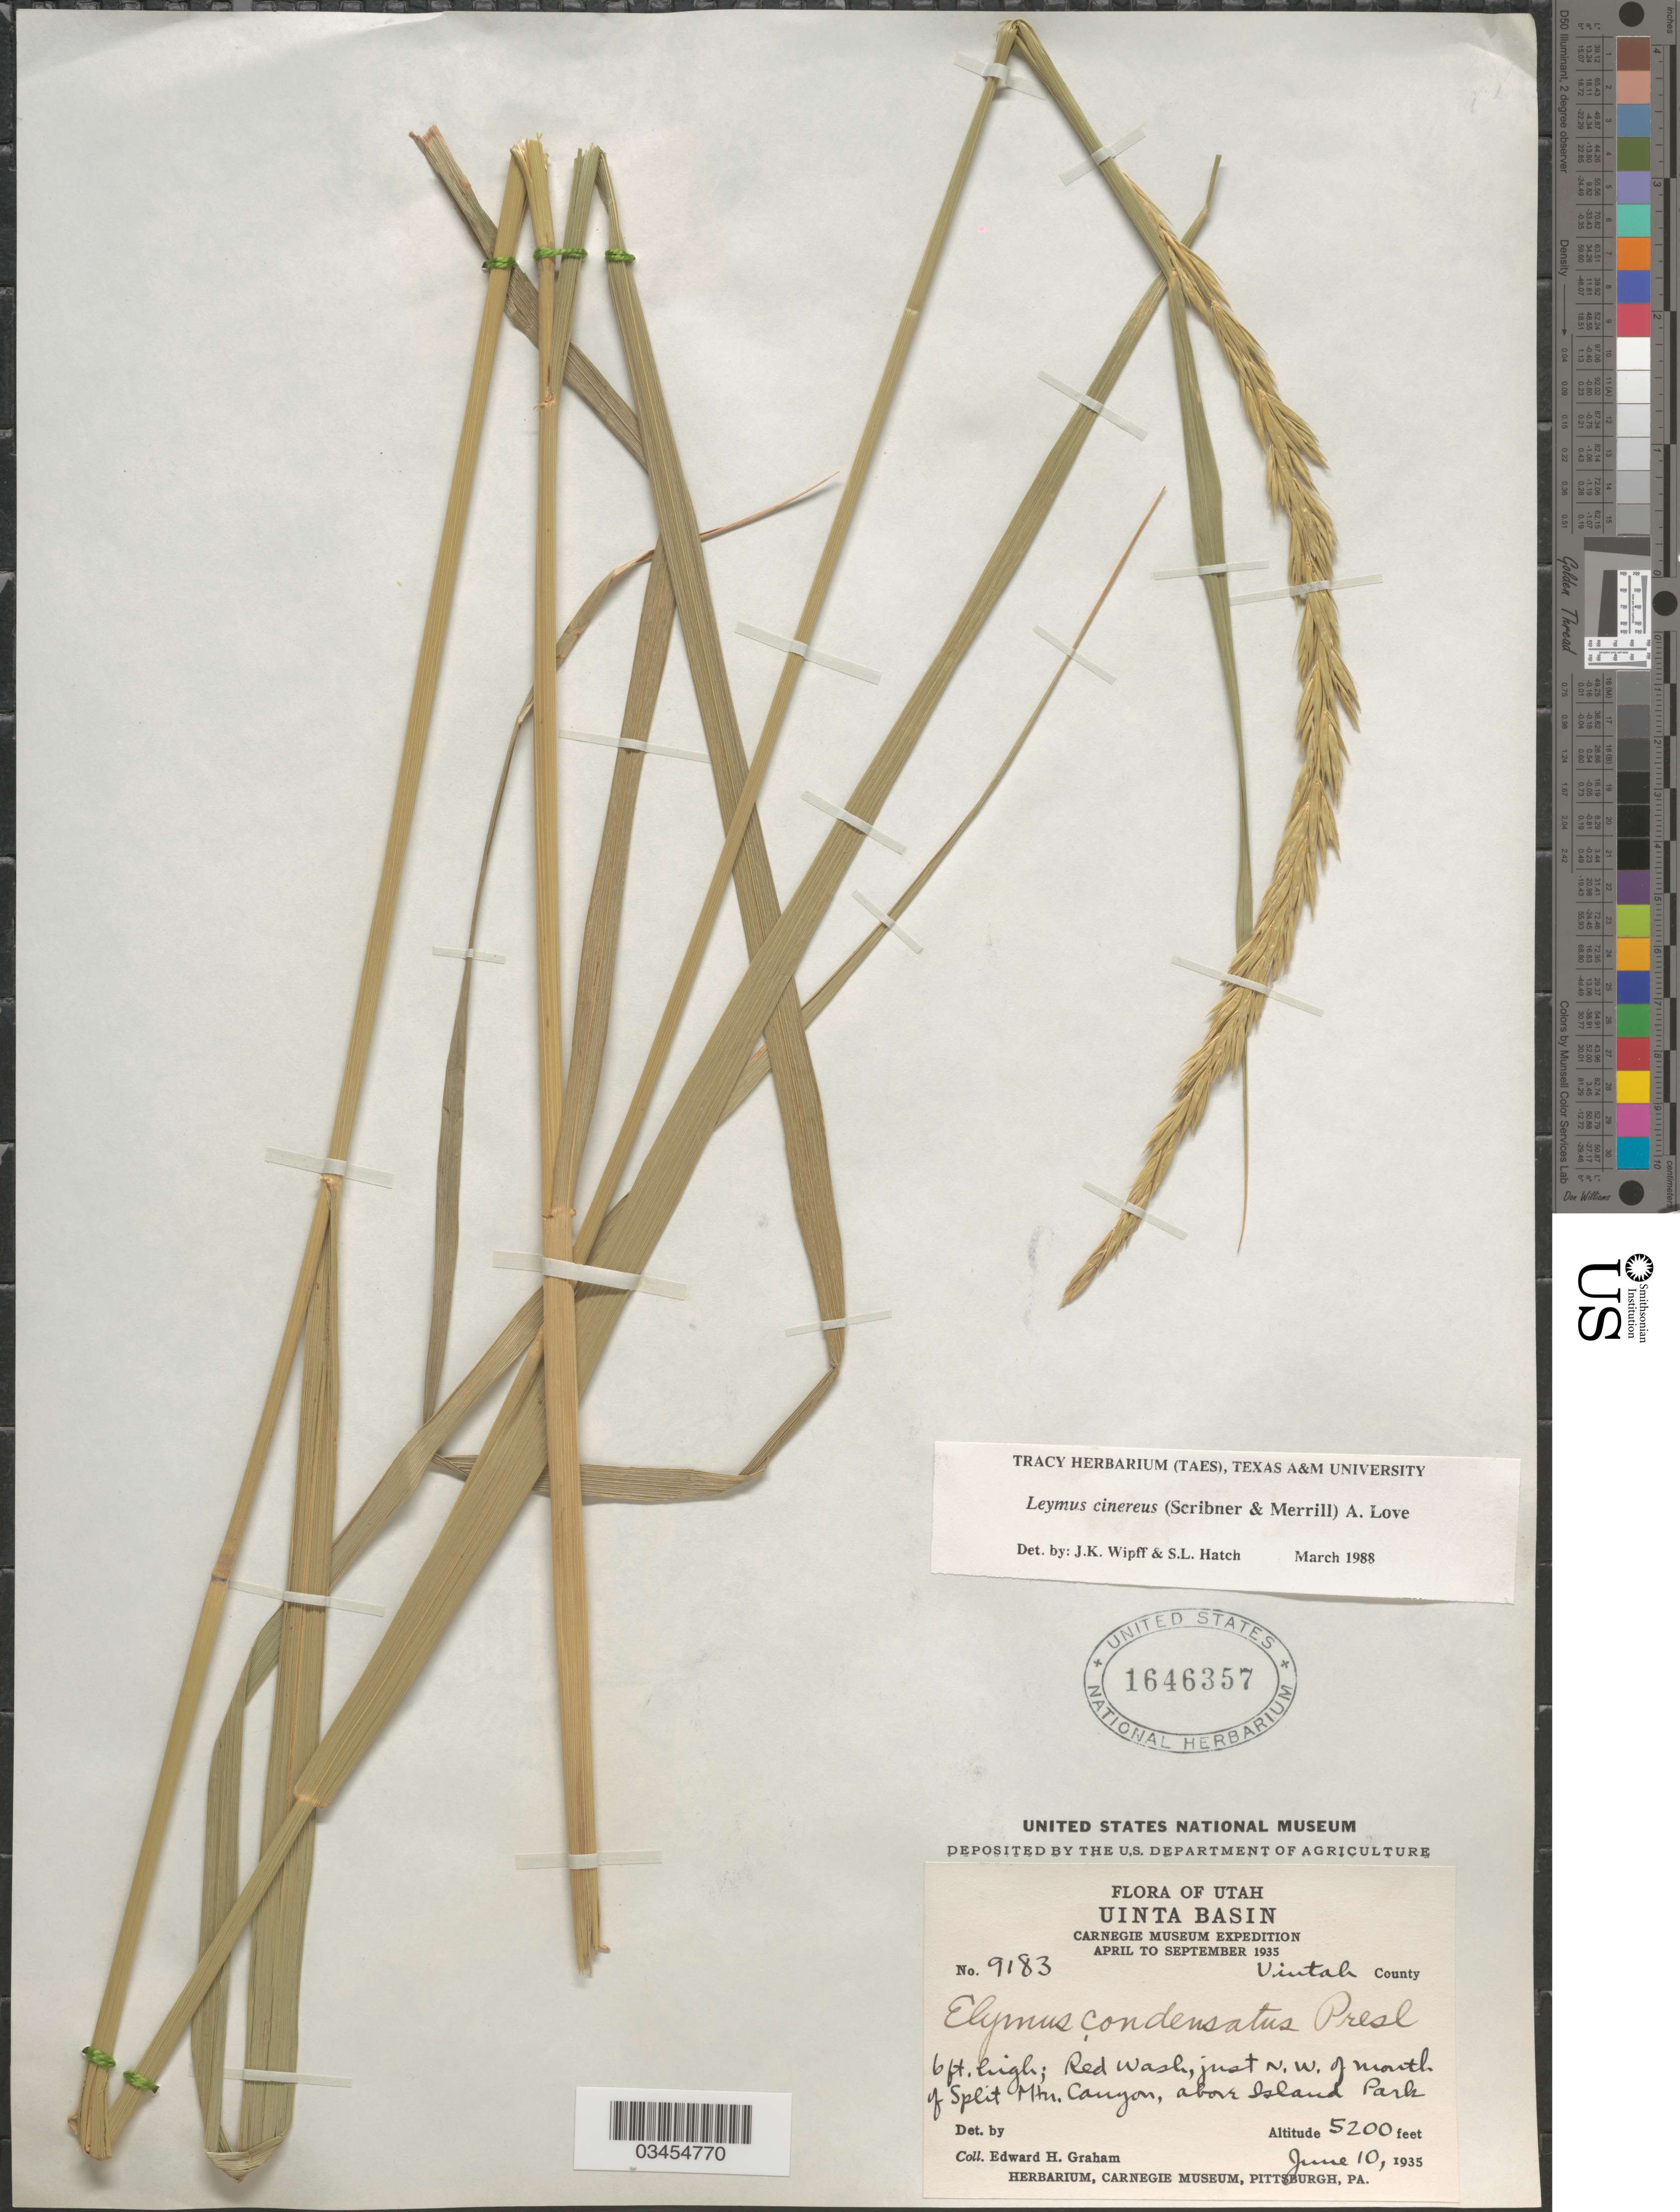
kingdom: Plantae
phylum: Tracheophyta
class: Liliopsida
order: Poales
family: Poaceae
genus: Leymus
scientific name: Leymus cinereus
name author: (Scribn. & Merr.) Á. Löve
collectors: E. H. Graham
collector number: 9183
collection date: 1935-06-10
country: United States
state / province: Utah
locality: Uinta Basin. Carnegie Museum Expedition April to September 1935. Uintah County. Red Wash, just N.W. of mouth of Split Mtn. Canyon, above Island Park.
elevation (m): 1585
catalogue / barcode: US 1646357